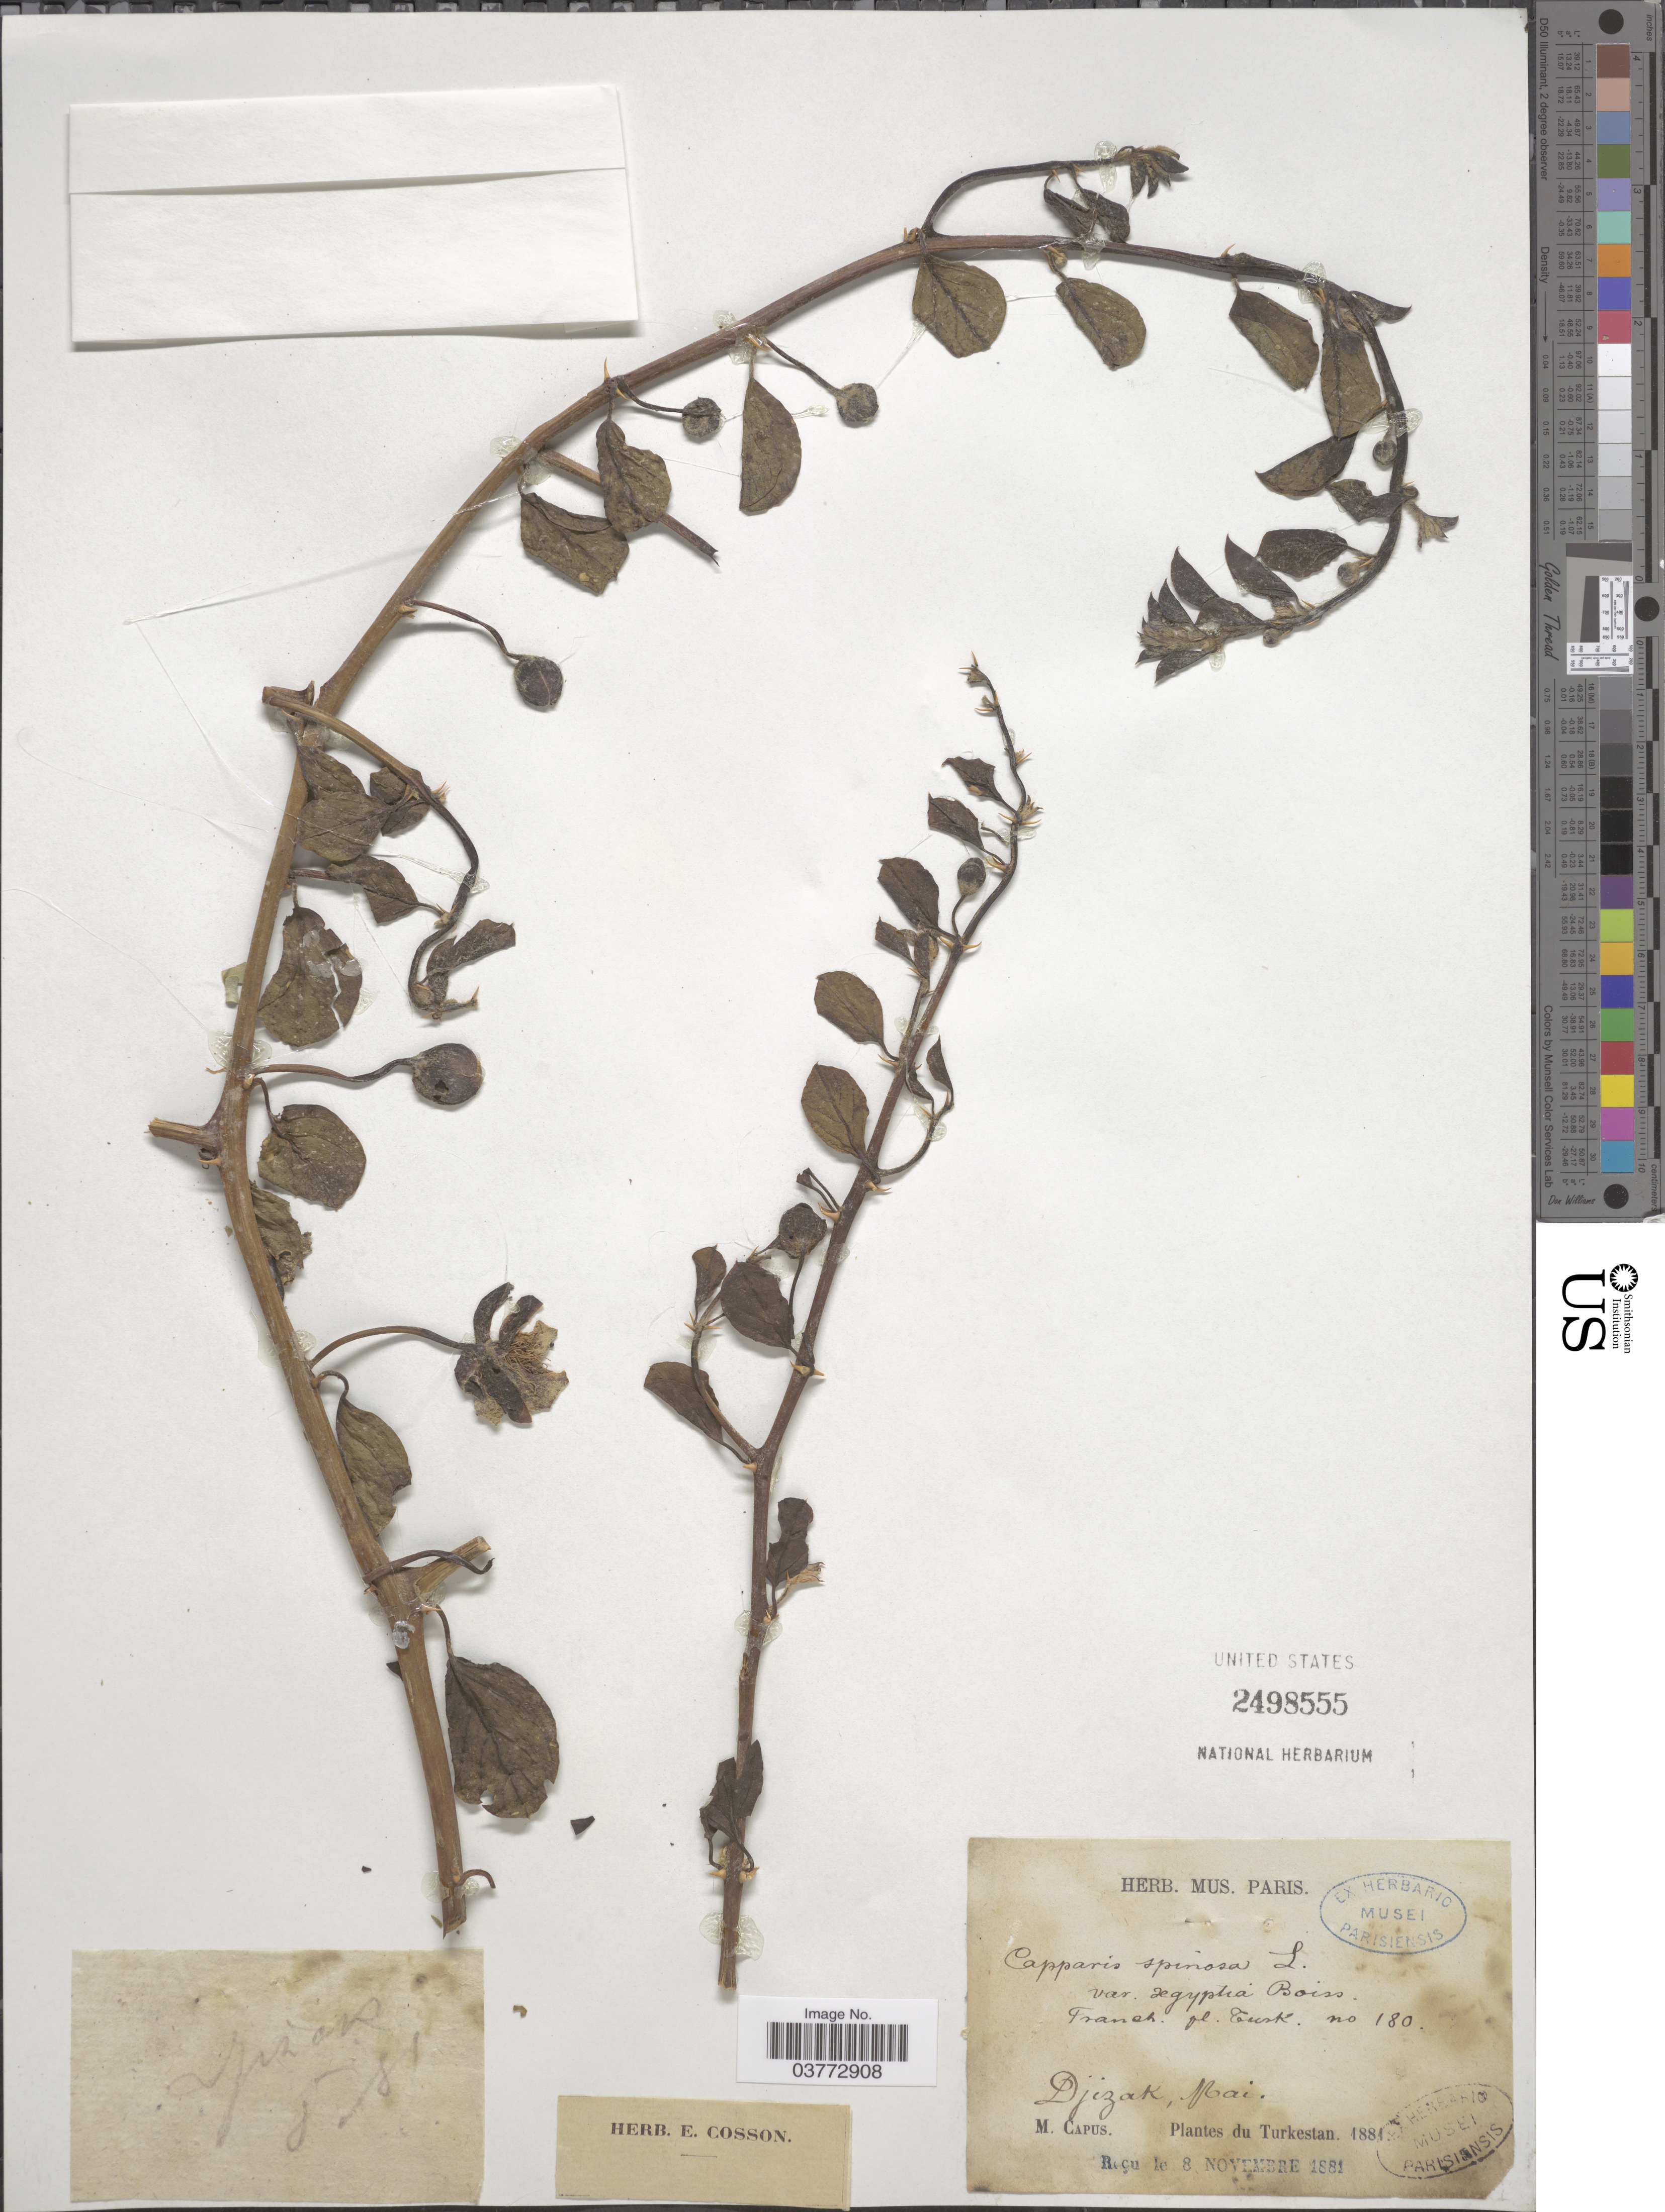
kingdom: Plantae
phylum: Tracheophyta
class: Magnoliopsida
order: Brassicales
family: Capparaceae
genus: Capparis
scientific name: Capparis sicula subsp. sicula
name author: Veill. ex Duhamel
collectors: M. Capus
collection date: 1881-05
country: Uzbekistan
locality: Djizak. Turkestan.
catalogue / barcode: US 2498555